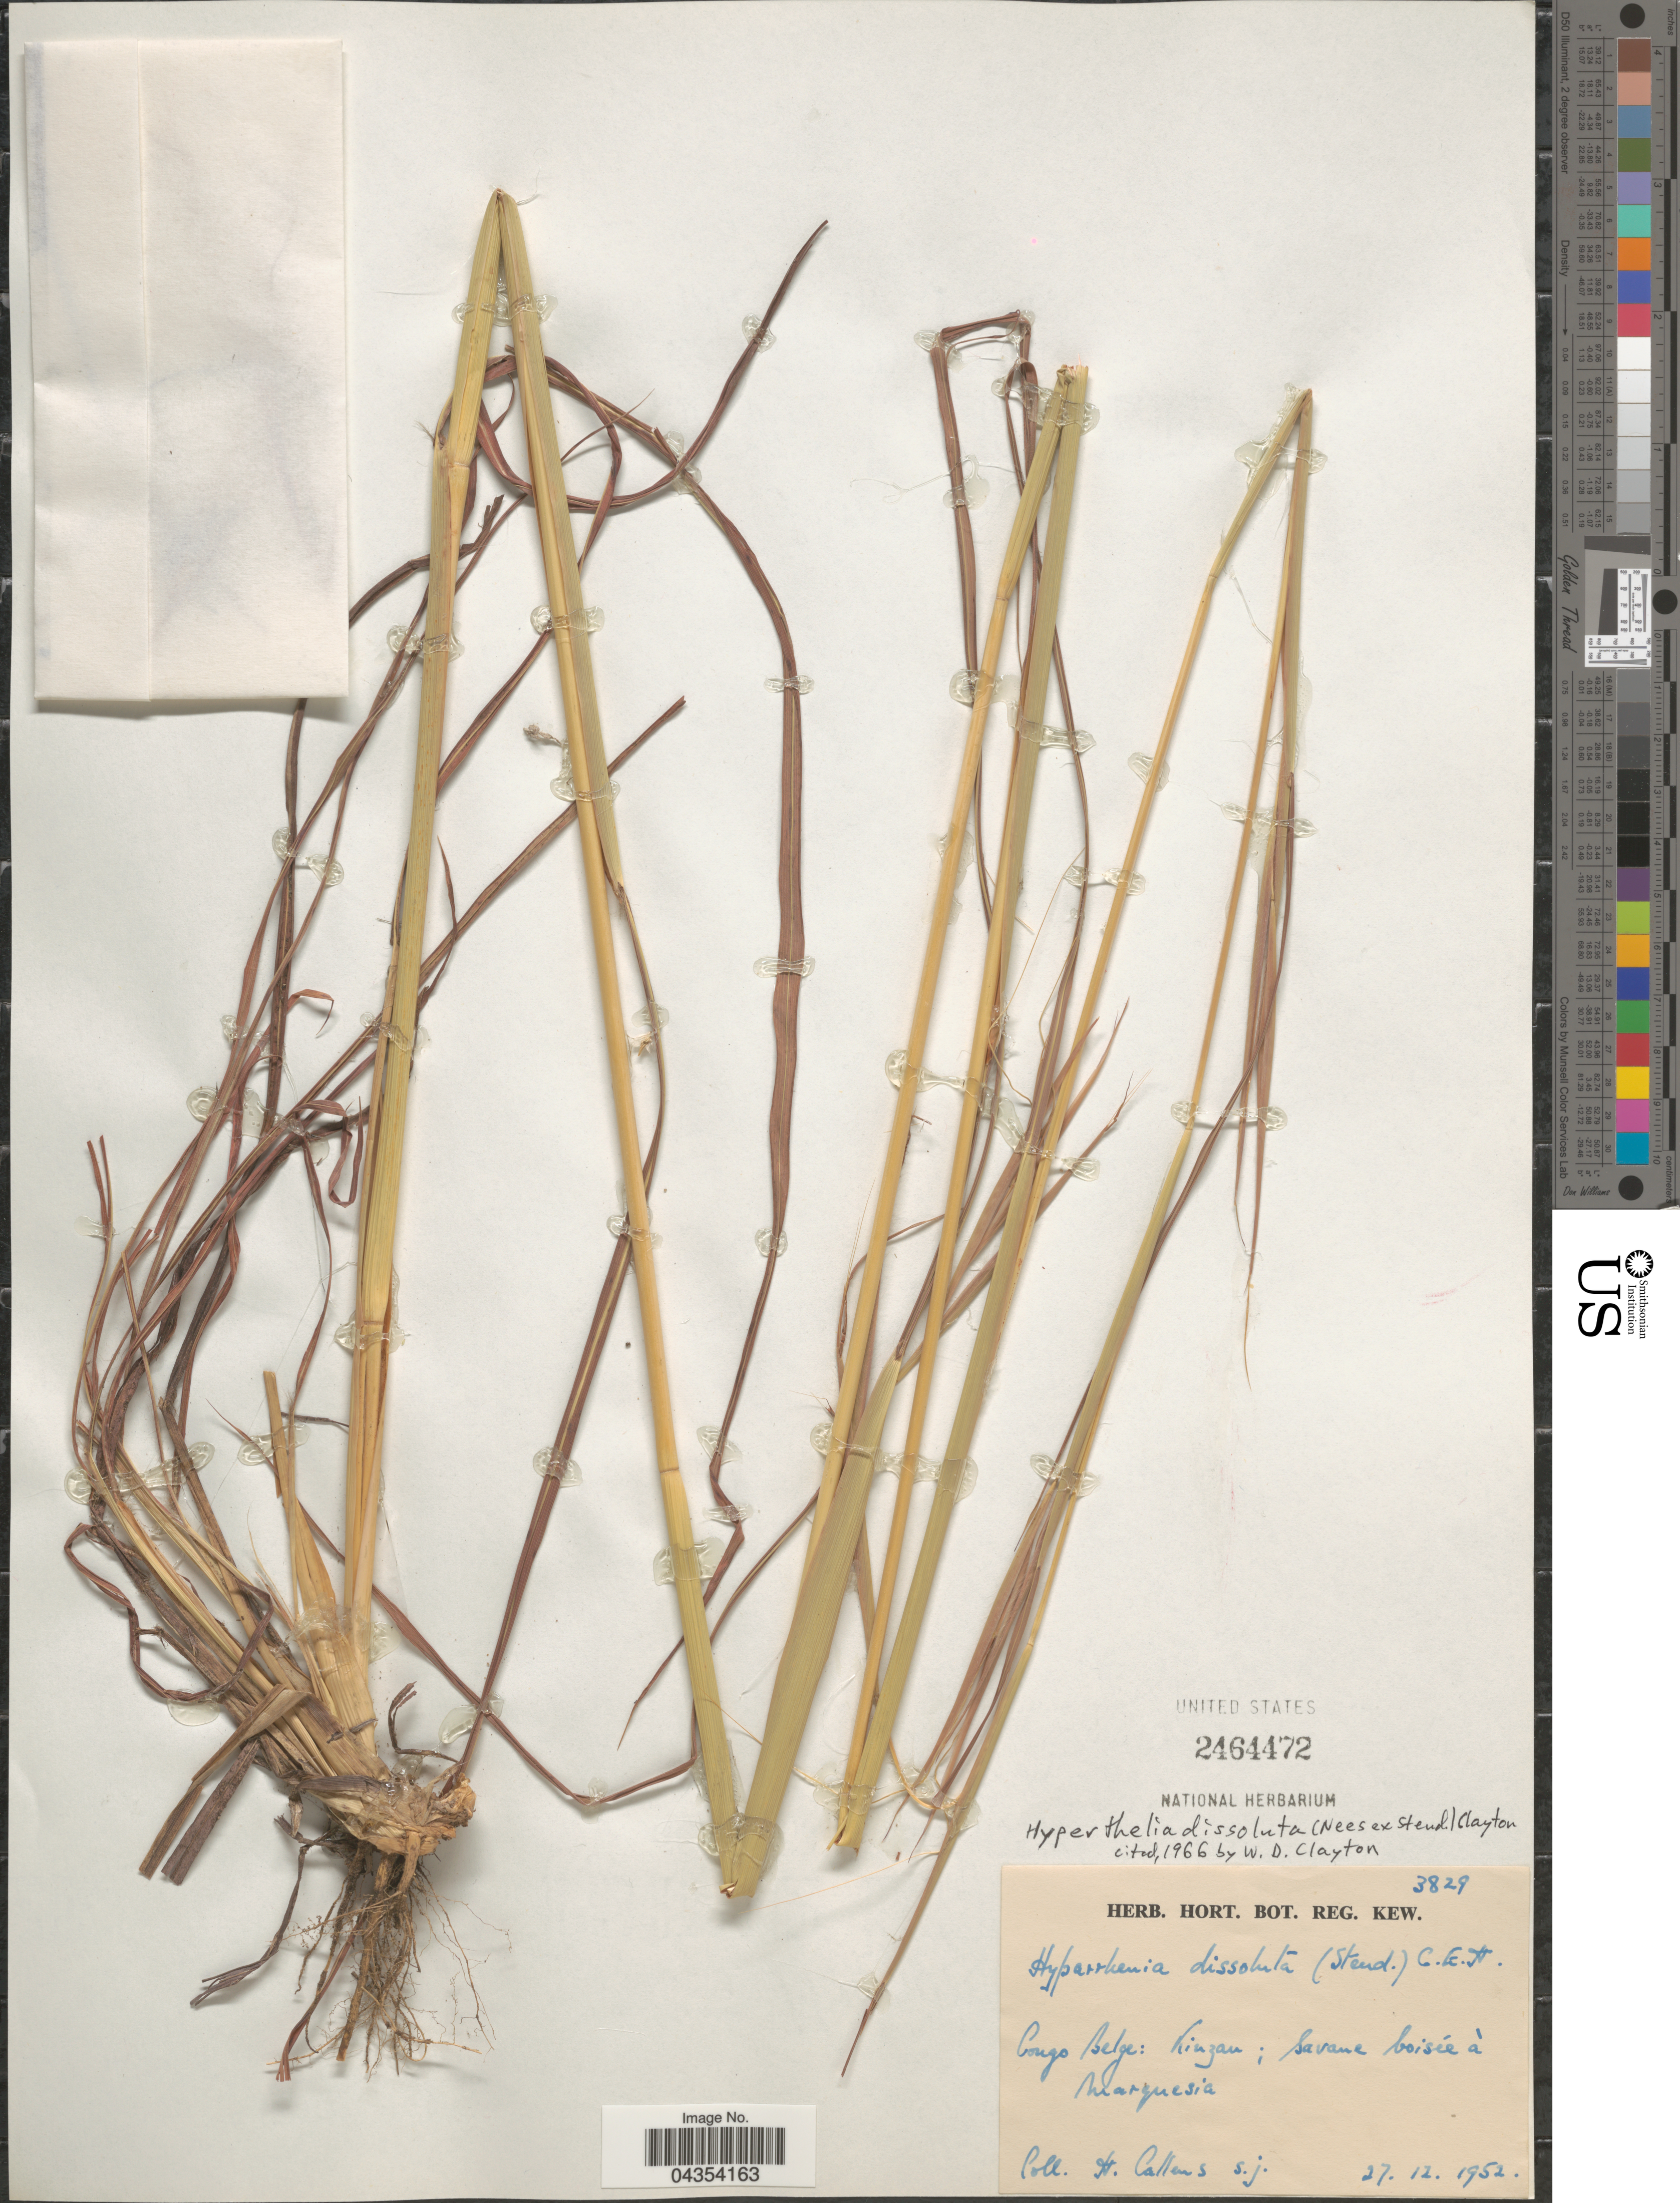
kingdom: Plantae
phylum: Tracheophyta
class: Liliopsida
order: Poales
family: Poaceae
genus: Hyperthelia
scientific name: Hyperthelia dissoluta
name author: (Nees ex Steud.) Clayton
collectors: H. Callens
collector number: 3829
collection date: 1952-12-27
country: Congo, Democratic Republic of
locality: Congo Belge: Kinzau; savane boisée à Marquesia.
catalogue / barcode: US 2464472